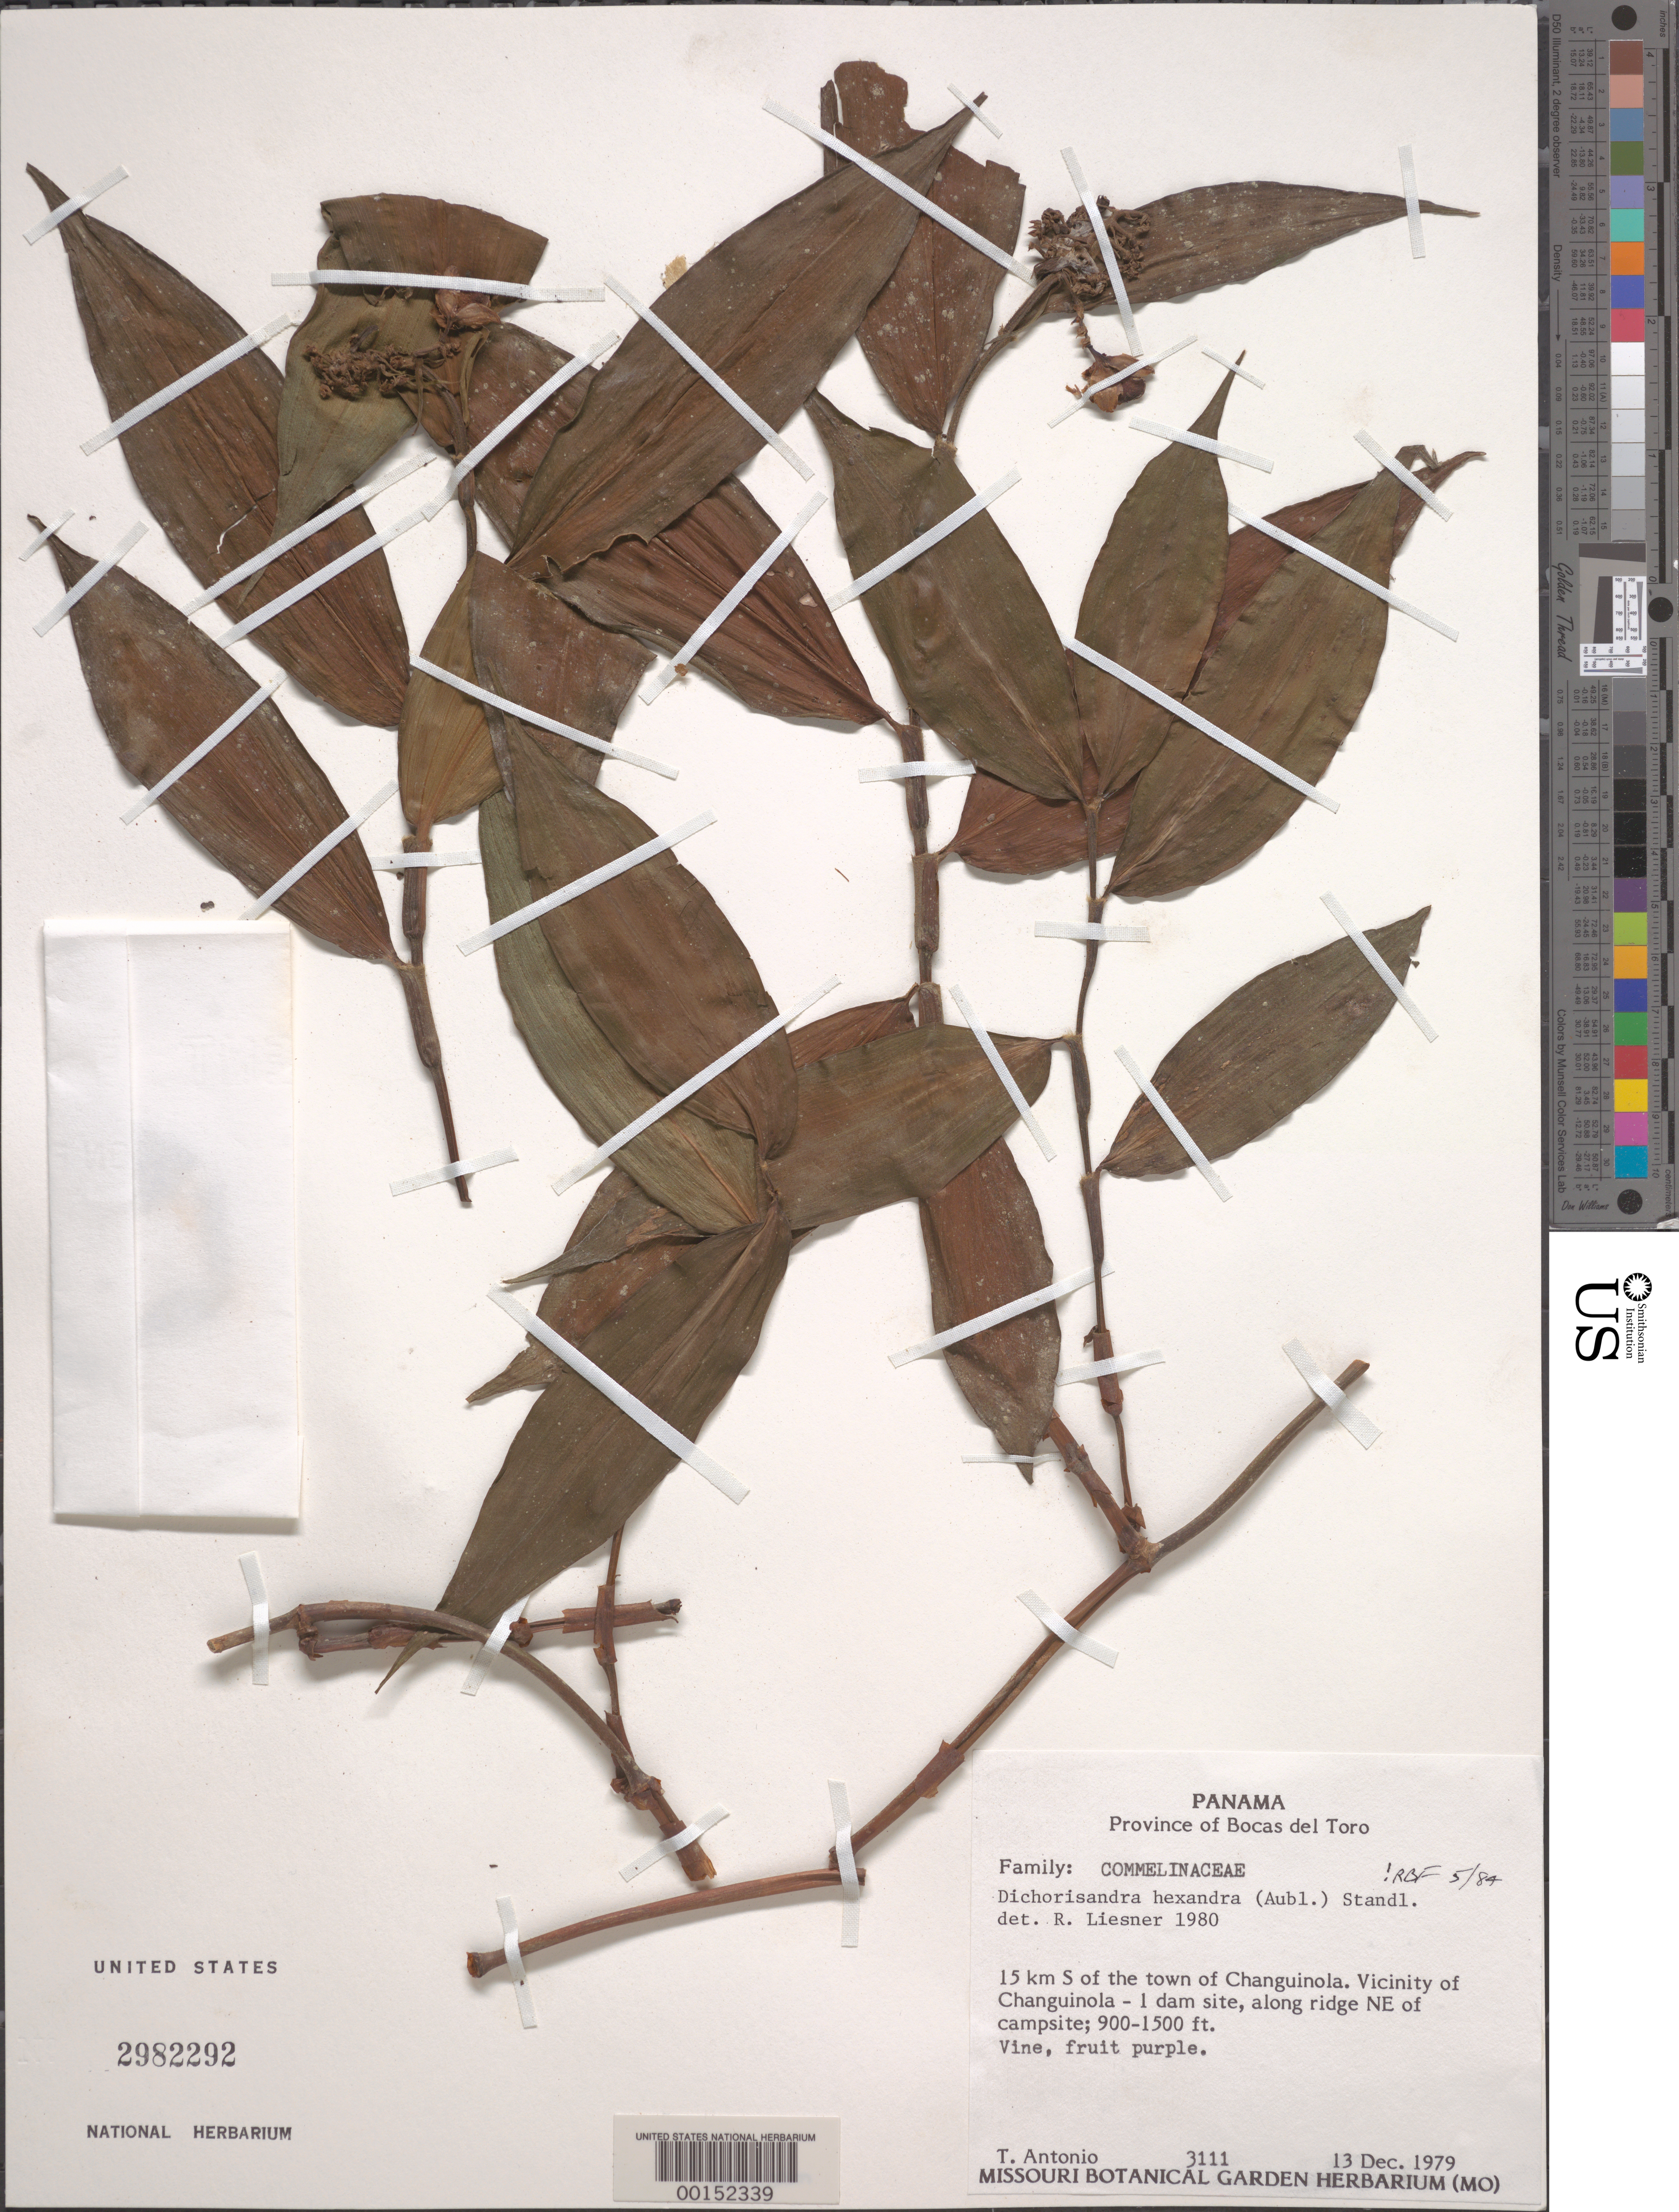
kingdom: Plantae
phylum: Tracheophyta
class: Liliopsida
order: Commelinales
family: Commelinaceae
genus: Dichorisandra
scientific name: Dichorisandra hexandra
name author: (Aubl.) Standl.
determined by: Liesner, R. L.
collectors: T. Antonio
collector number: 3111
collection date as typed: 13 Dec 1979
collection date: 1979-12-13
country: Panama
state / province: Bocas del Toro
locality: S of Changuinola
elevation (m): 900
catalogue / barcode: US 2982292